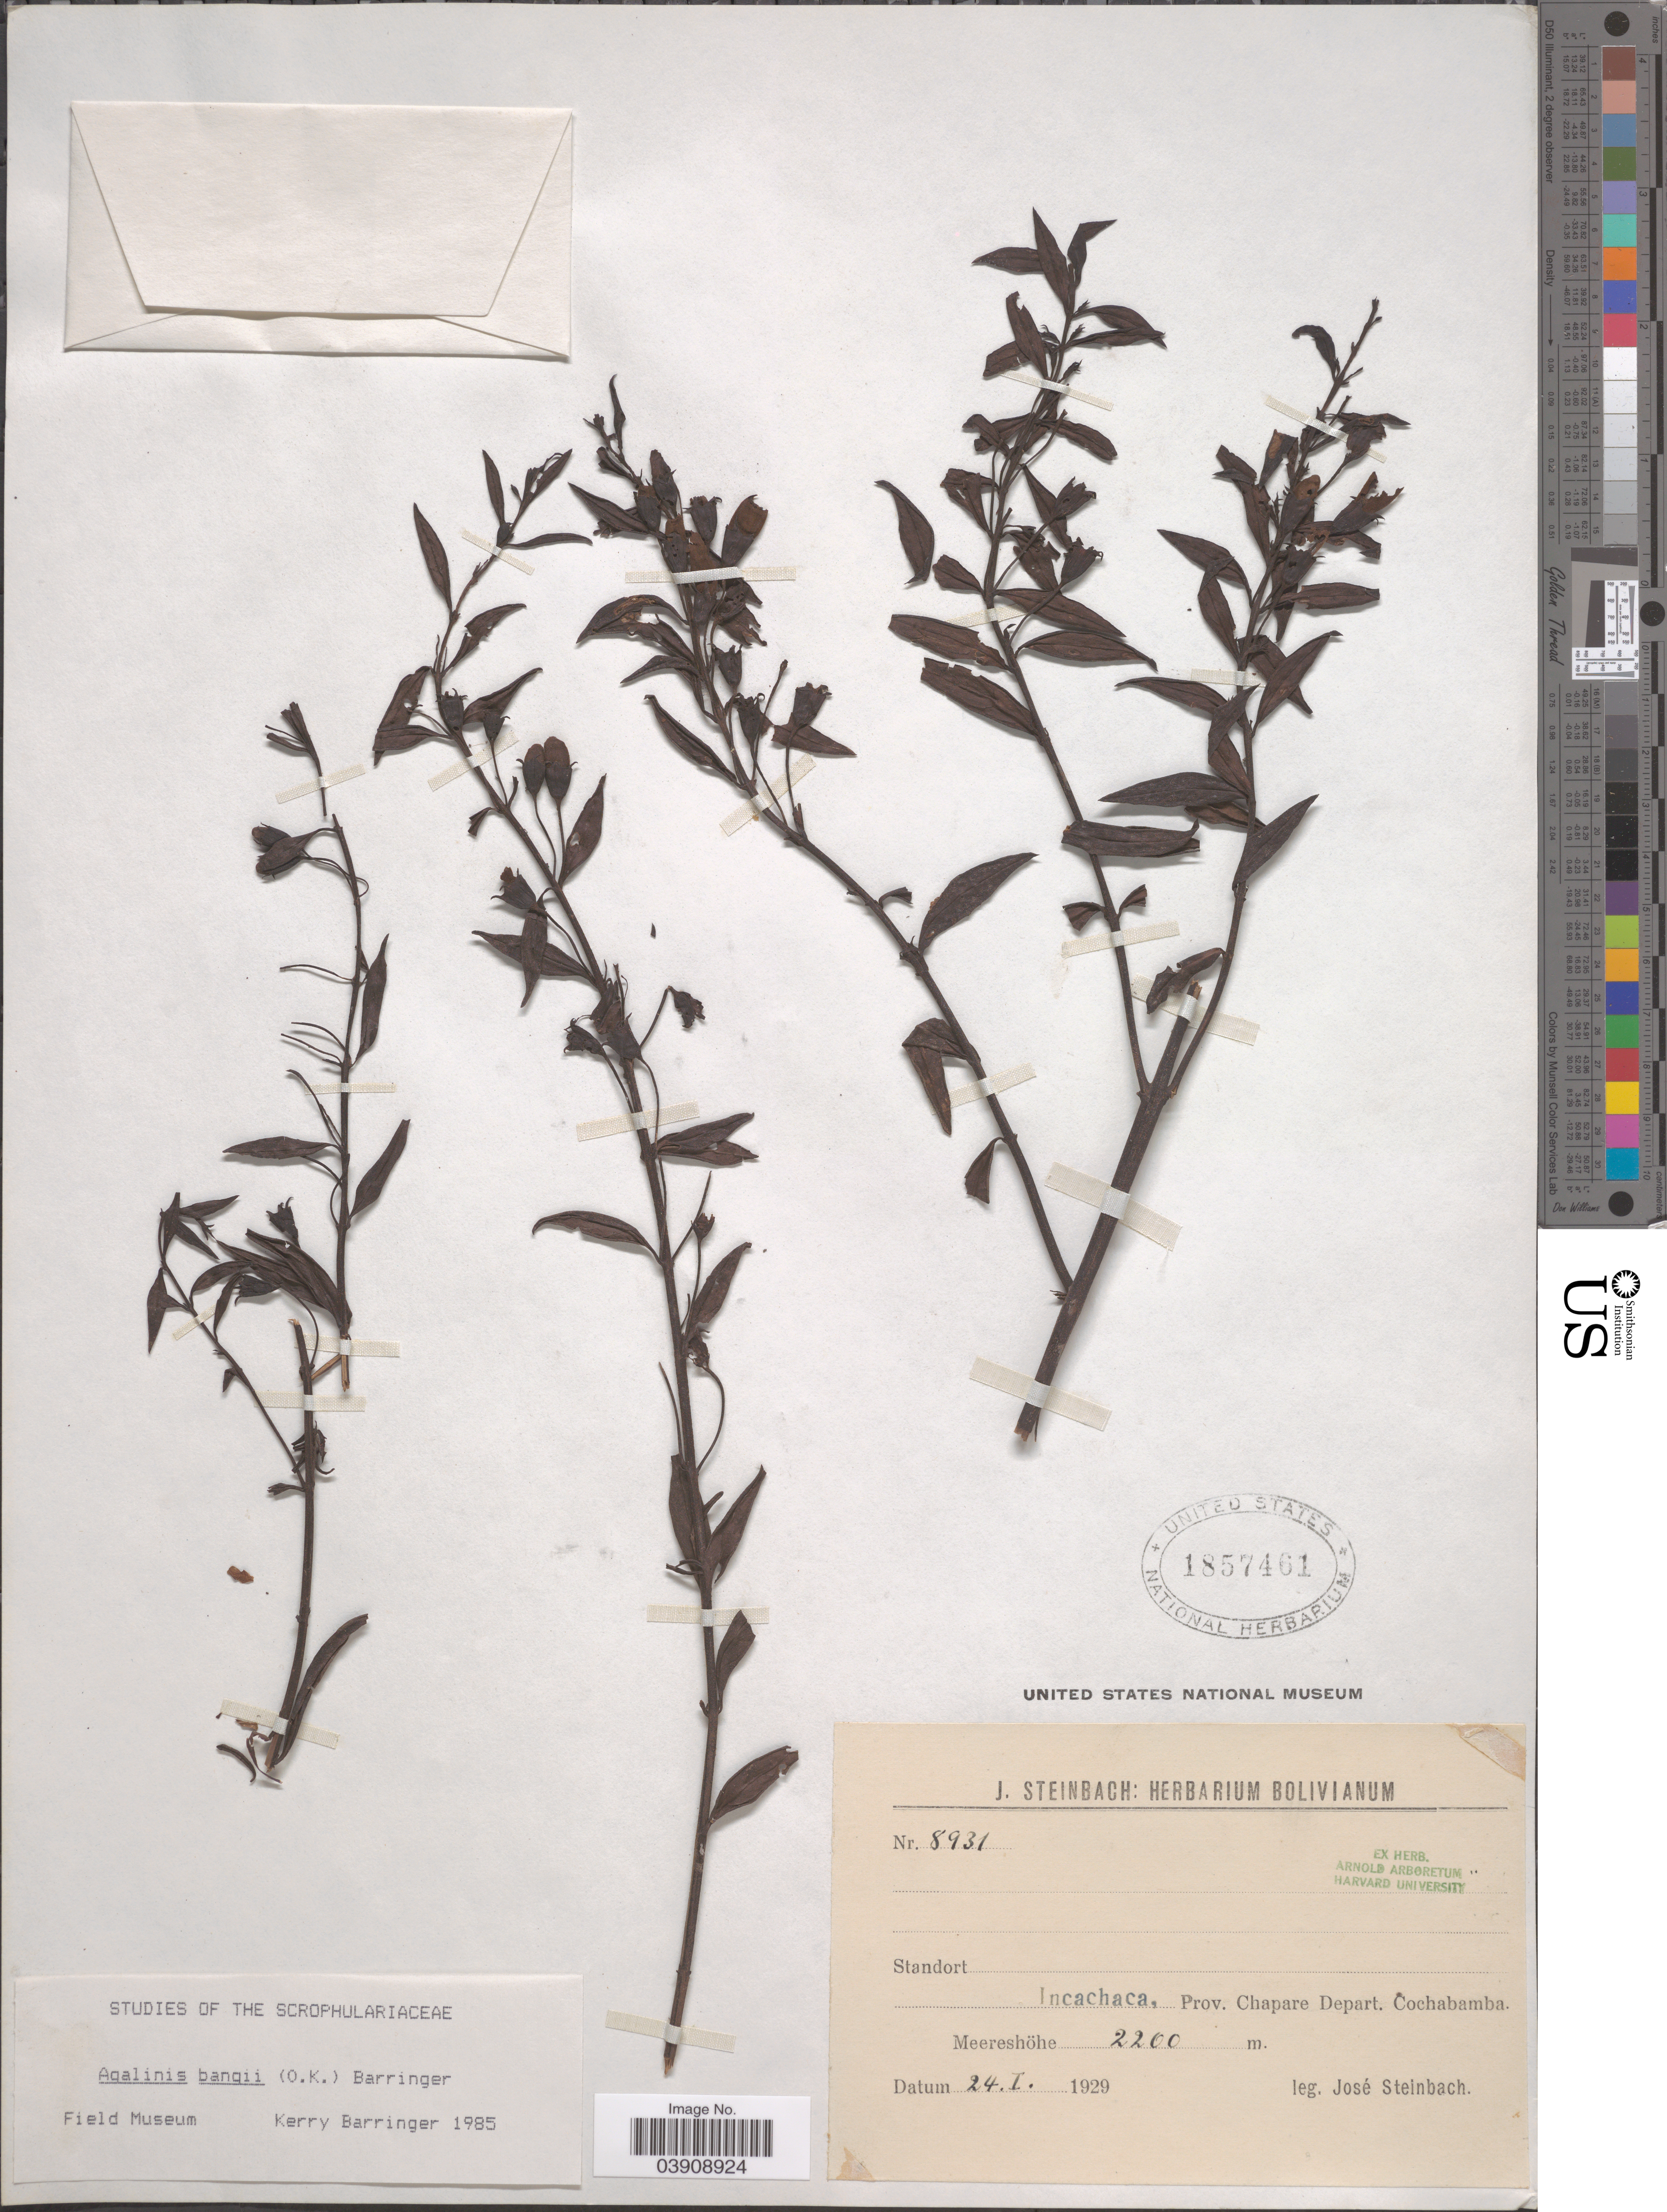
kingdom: Plantae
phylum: Tracheophyta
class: Magnoliopsida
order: Lamiales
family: Orobanchaceae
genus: Agalinis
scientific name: Agalinis bangii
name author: (Kuntze) Barringer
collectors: J. Steinbach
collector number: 8931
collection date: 1929-01-24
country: Bolivia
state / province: Cochabamba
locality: Standort. Incachaca, Prov, Chapare. Depart. Cochabamba.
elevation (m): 2200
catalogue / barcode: US 1857461